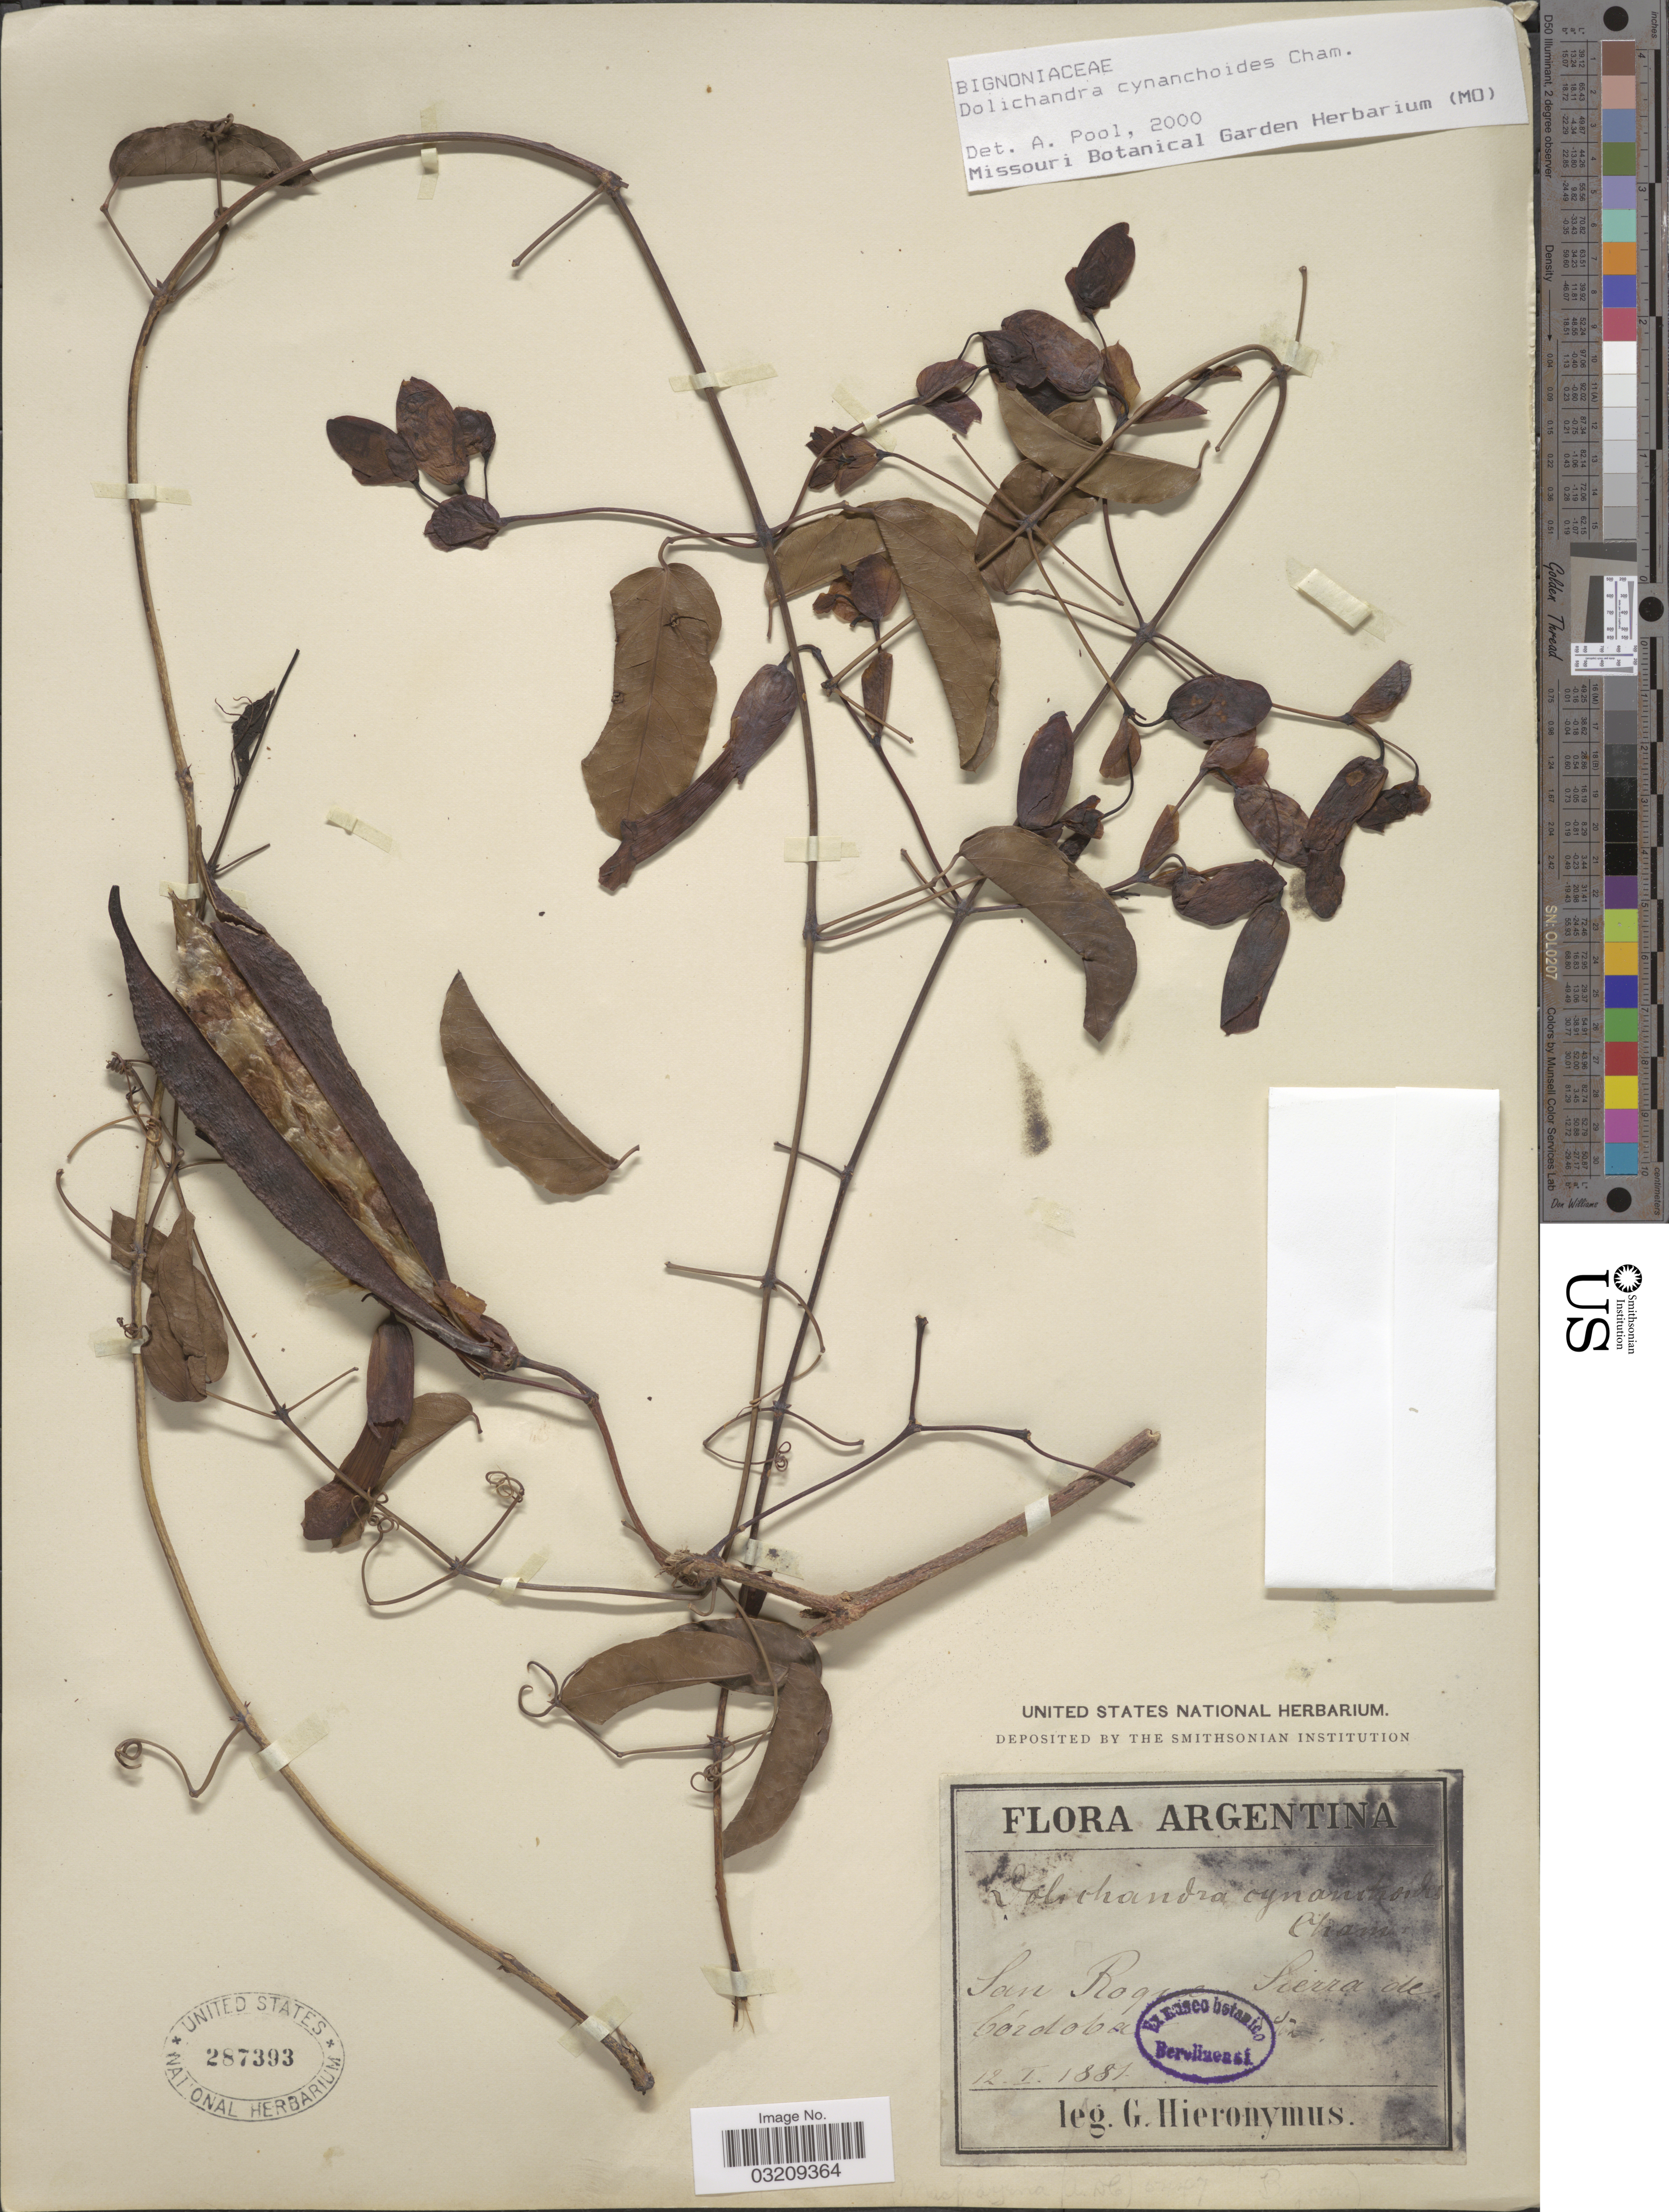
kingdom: Plantae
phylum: Tracheophyta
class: Magnoliopsida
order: Lamiales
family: Bignoniaceae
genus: Dolichandra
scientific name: Dolichandra cynanchoides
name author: Cham.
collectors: G. H. Hieronymus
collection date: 1881-01-12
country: Argentina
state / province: Cordoba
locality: San Roque. Sierra de Córdoba.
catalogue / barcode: US 287393